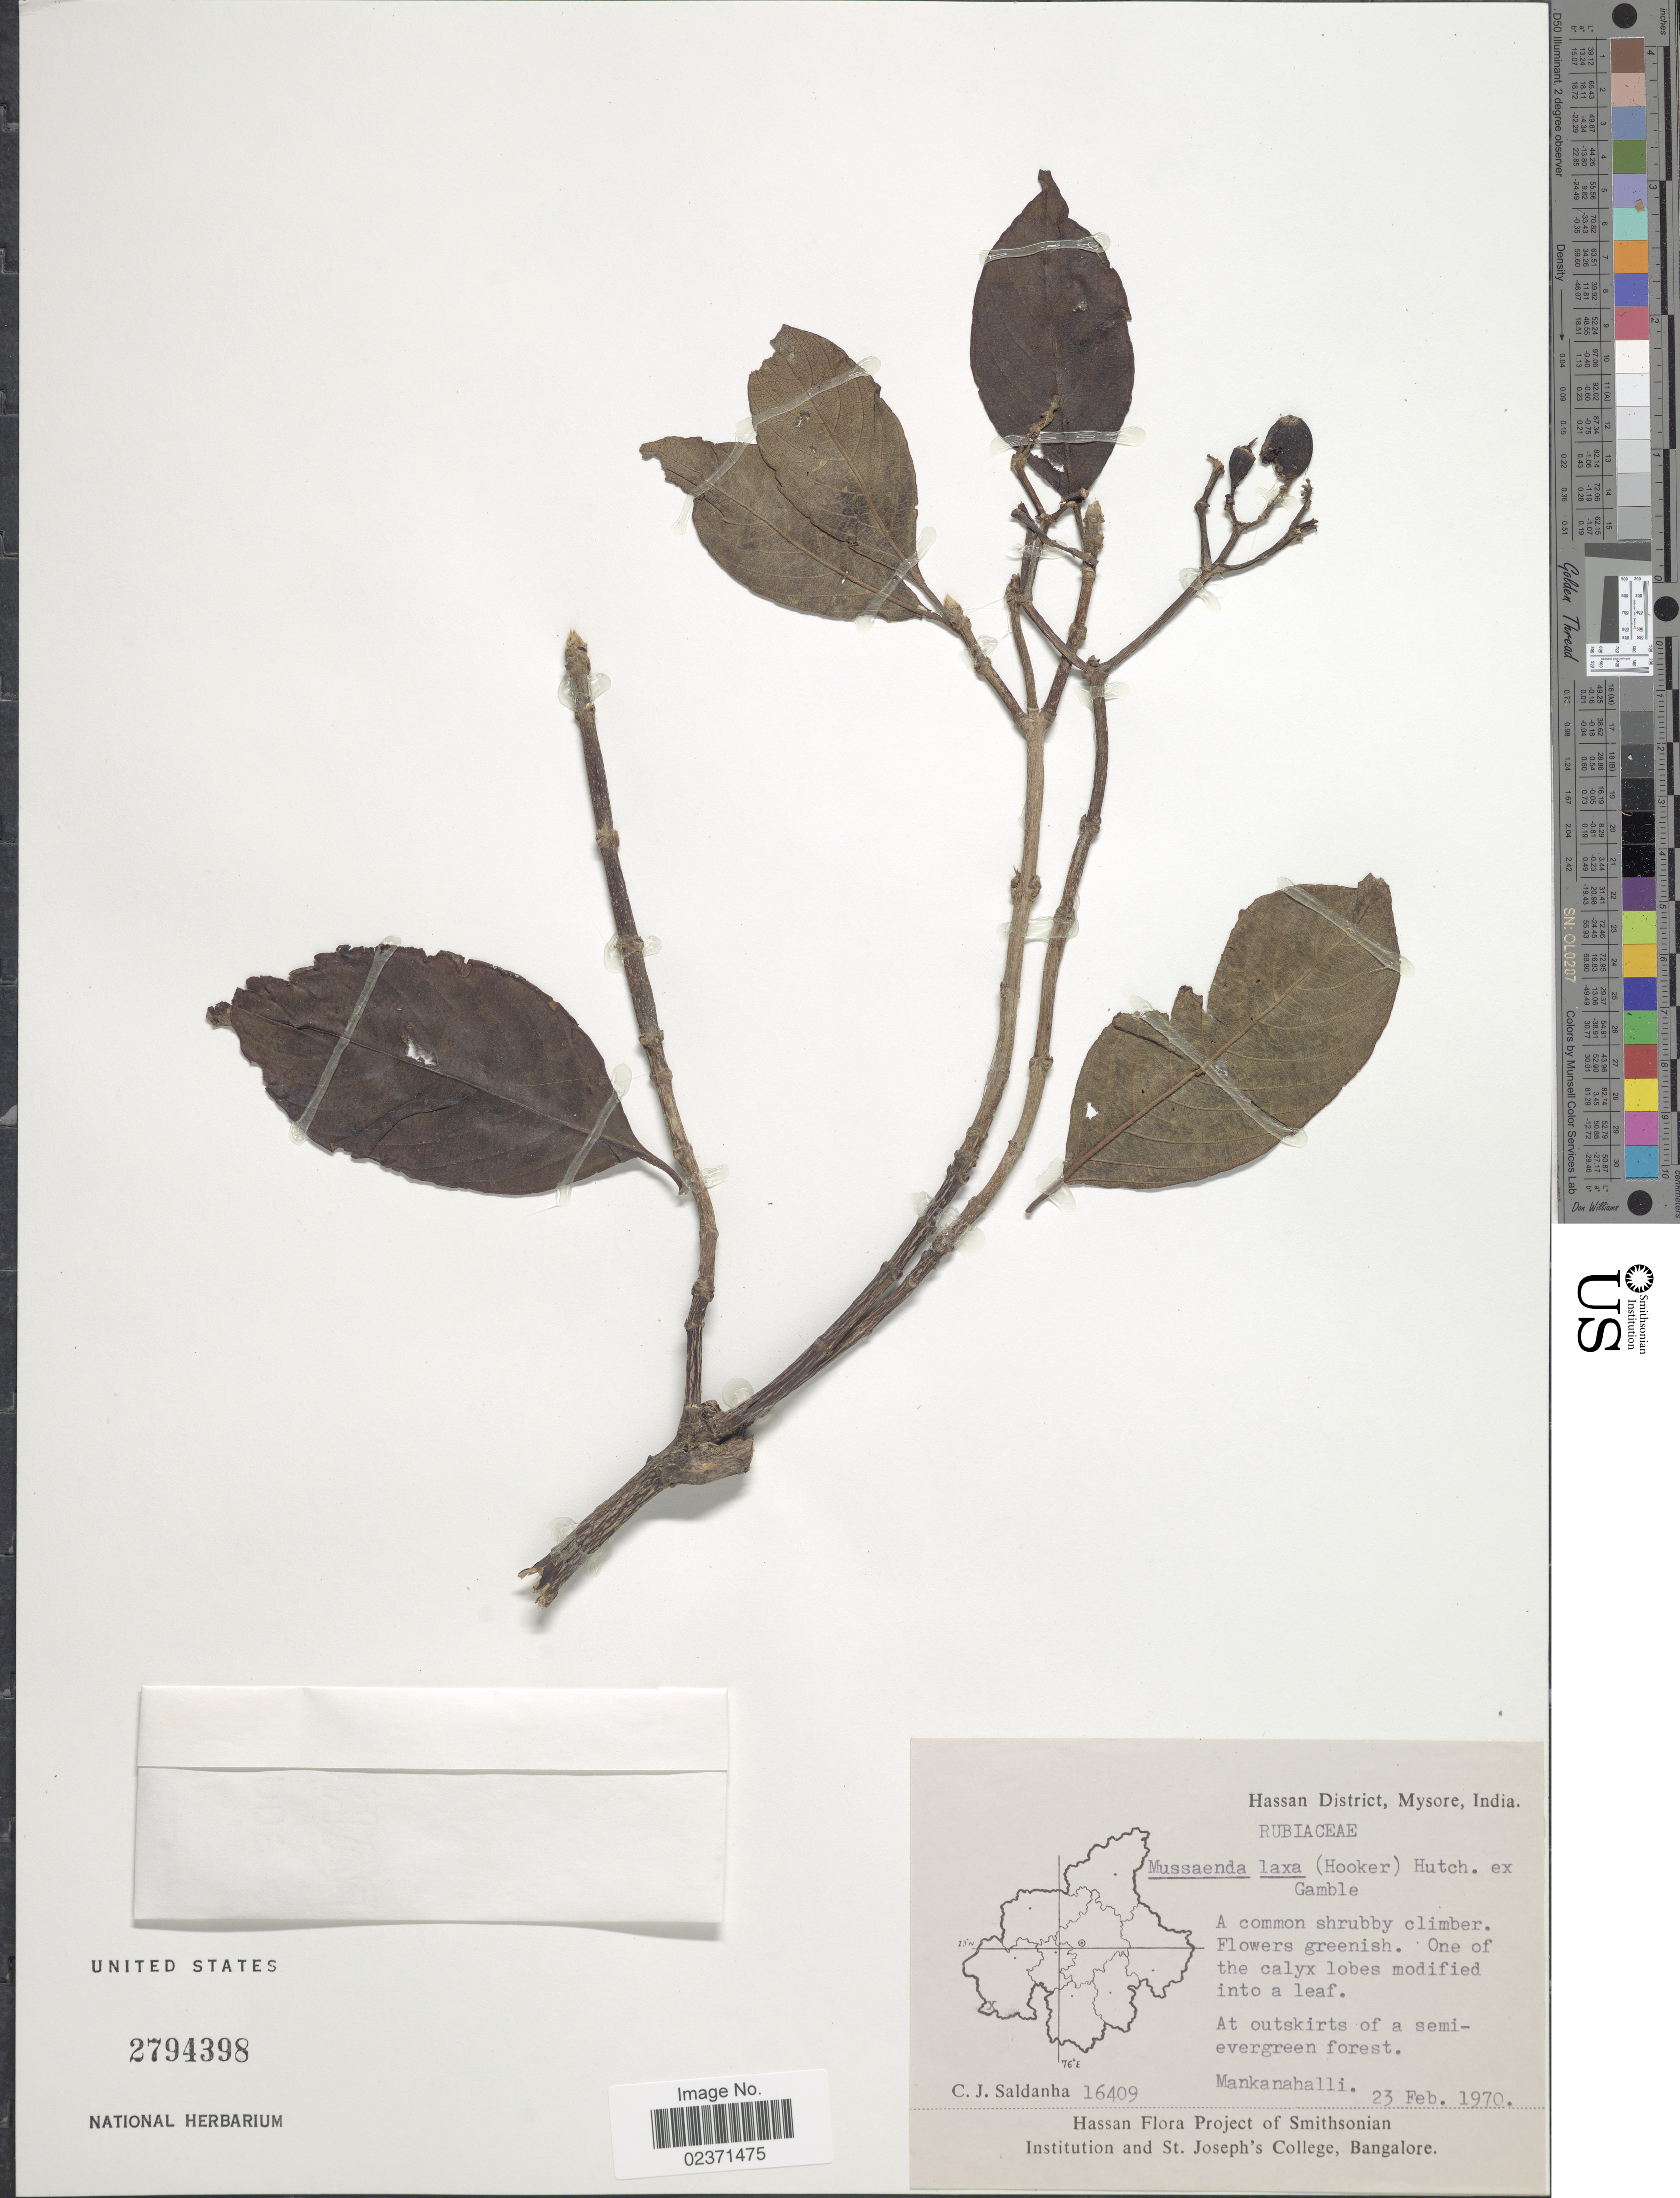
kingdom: Plantae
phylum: Tracheophyta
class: Magnoliopsida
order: Gentianales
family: Rubiaceae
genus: Mussaenda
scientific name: Mussaenda laxa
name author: (Hook. f.) Hutch. ex Gamble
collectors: C. J. Saldanha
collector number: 16409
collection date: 1970-02-23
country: India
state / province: Karnataka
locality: Hassan District, Mysore. Mankanahalli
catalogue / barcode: US 2794398